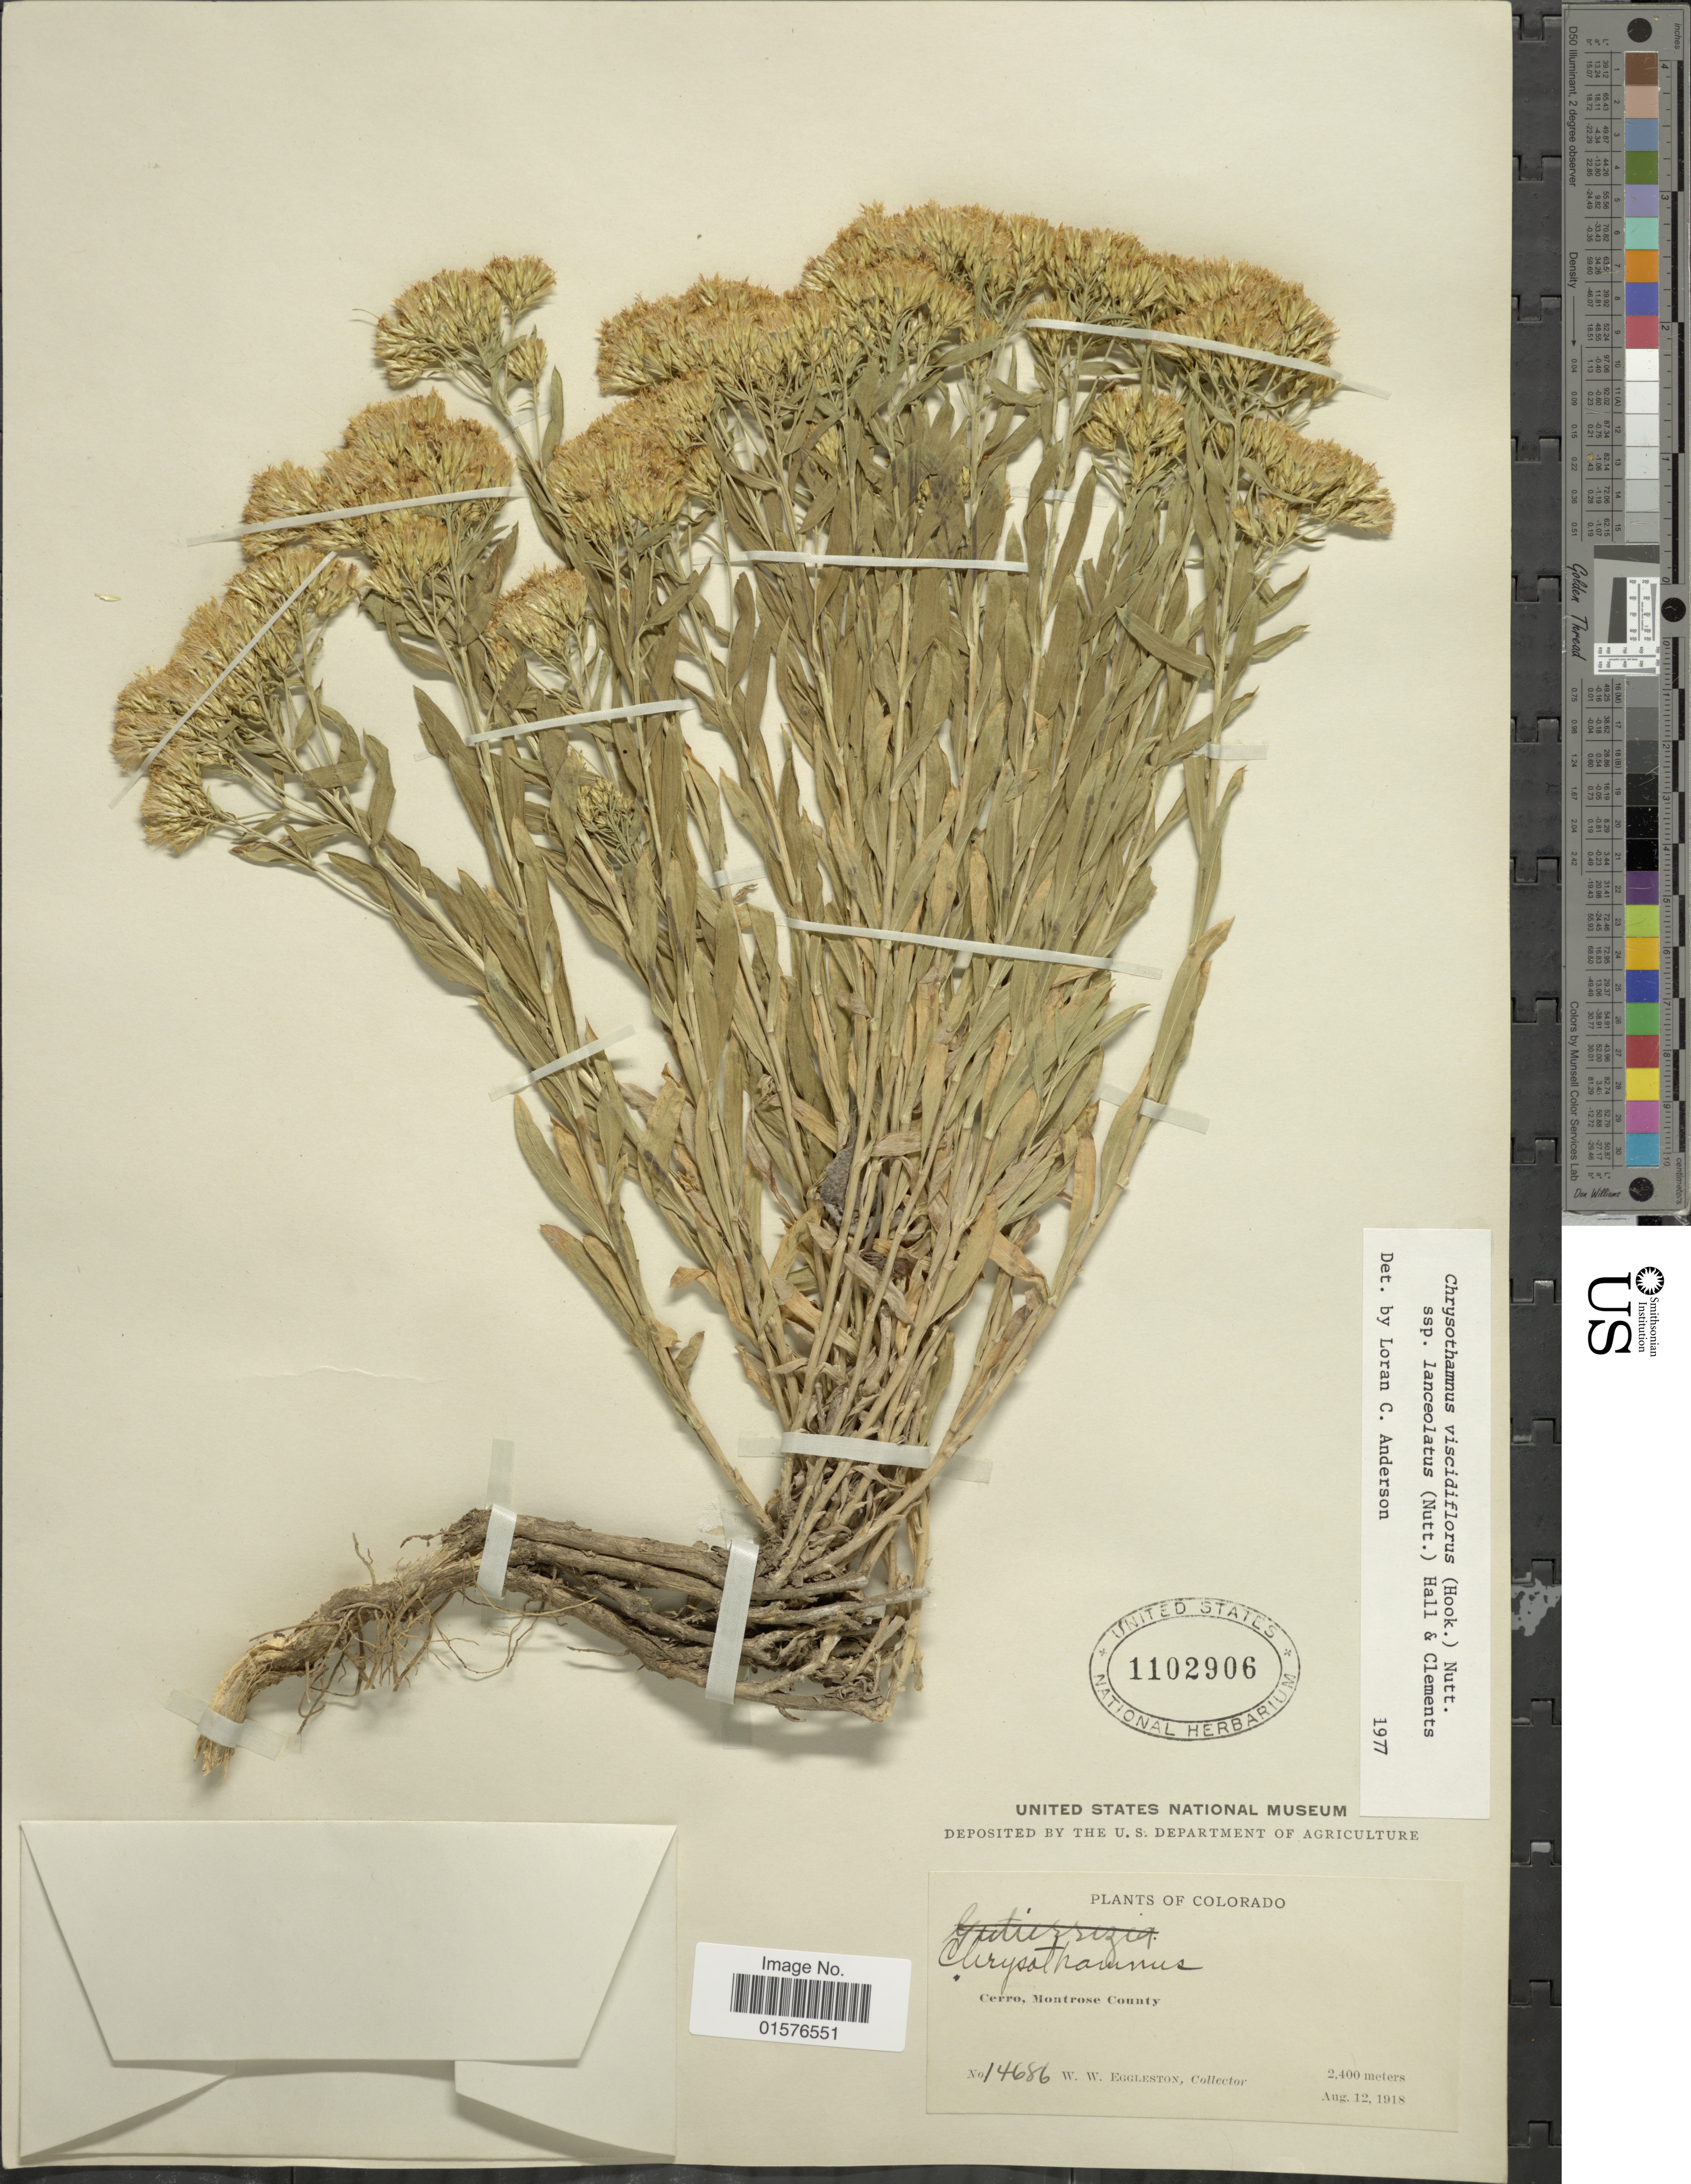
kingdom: Plantae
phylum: Tracheophyta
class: Magnoliopsida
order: Asterales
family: Asteraceae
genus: Chrysothamnus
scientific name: Chrysothamnus viscidiflorus subsp. lanceolatus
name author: (Nutt.) H.M. Hall & Clem.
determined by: Urbatsch, Lowell E., Curator (LSU), Louisiana State University (UNITED STATES)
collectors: W. W. Eggleston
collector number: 14686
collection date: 1918-08-12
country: United States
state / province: Colorado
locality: Cerro, Montrose County.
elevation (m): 2400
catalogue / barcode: US 1102906